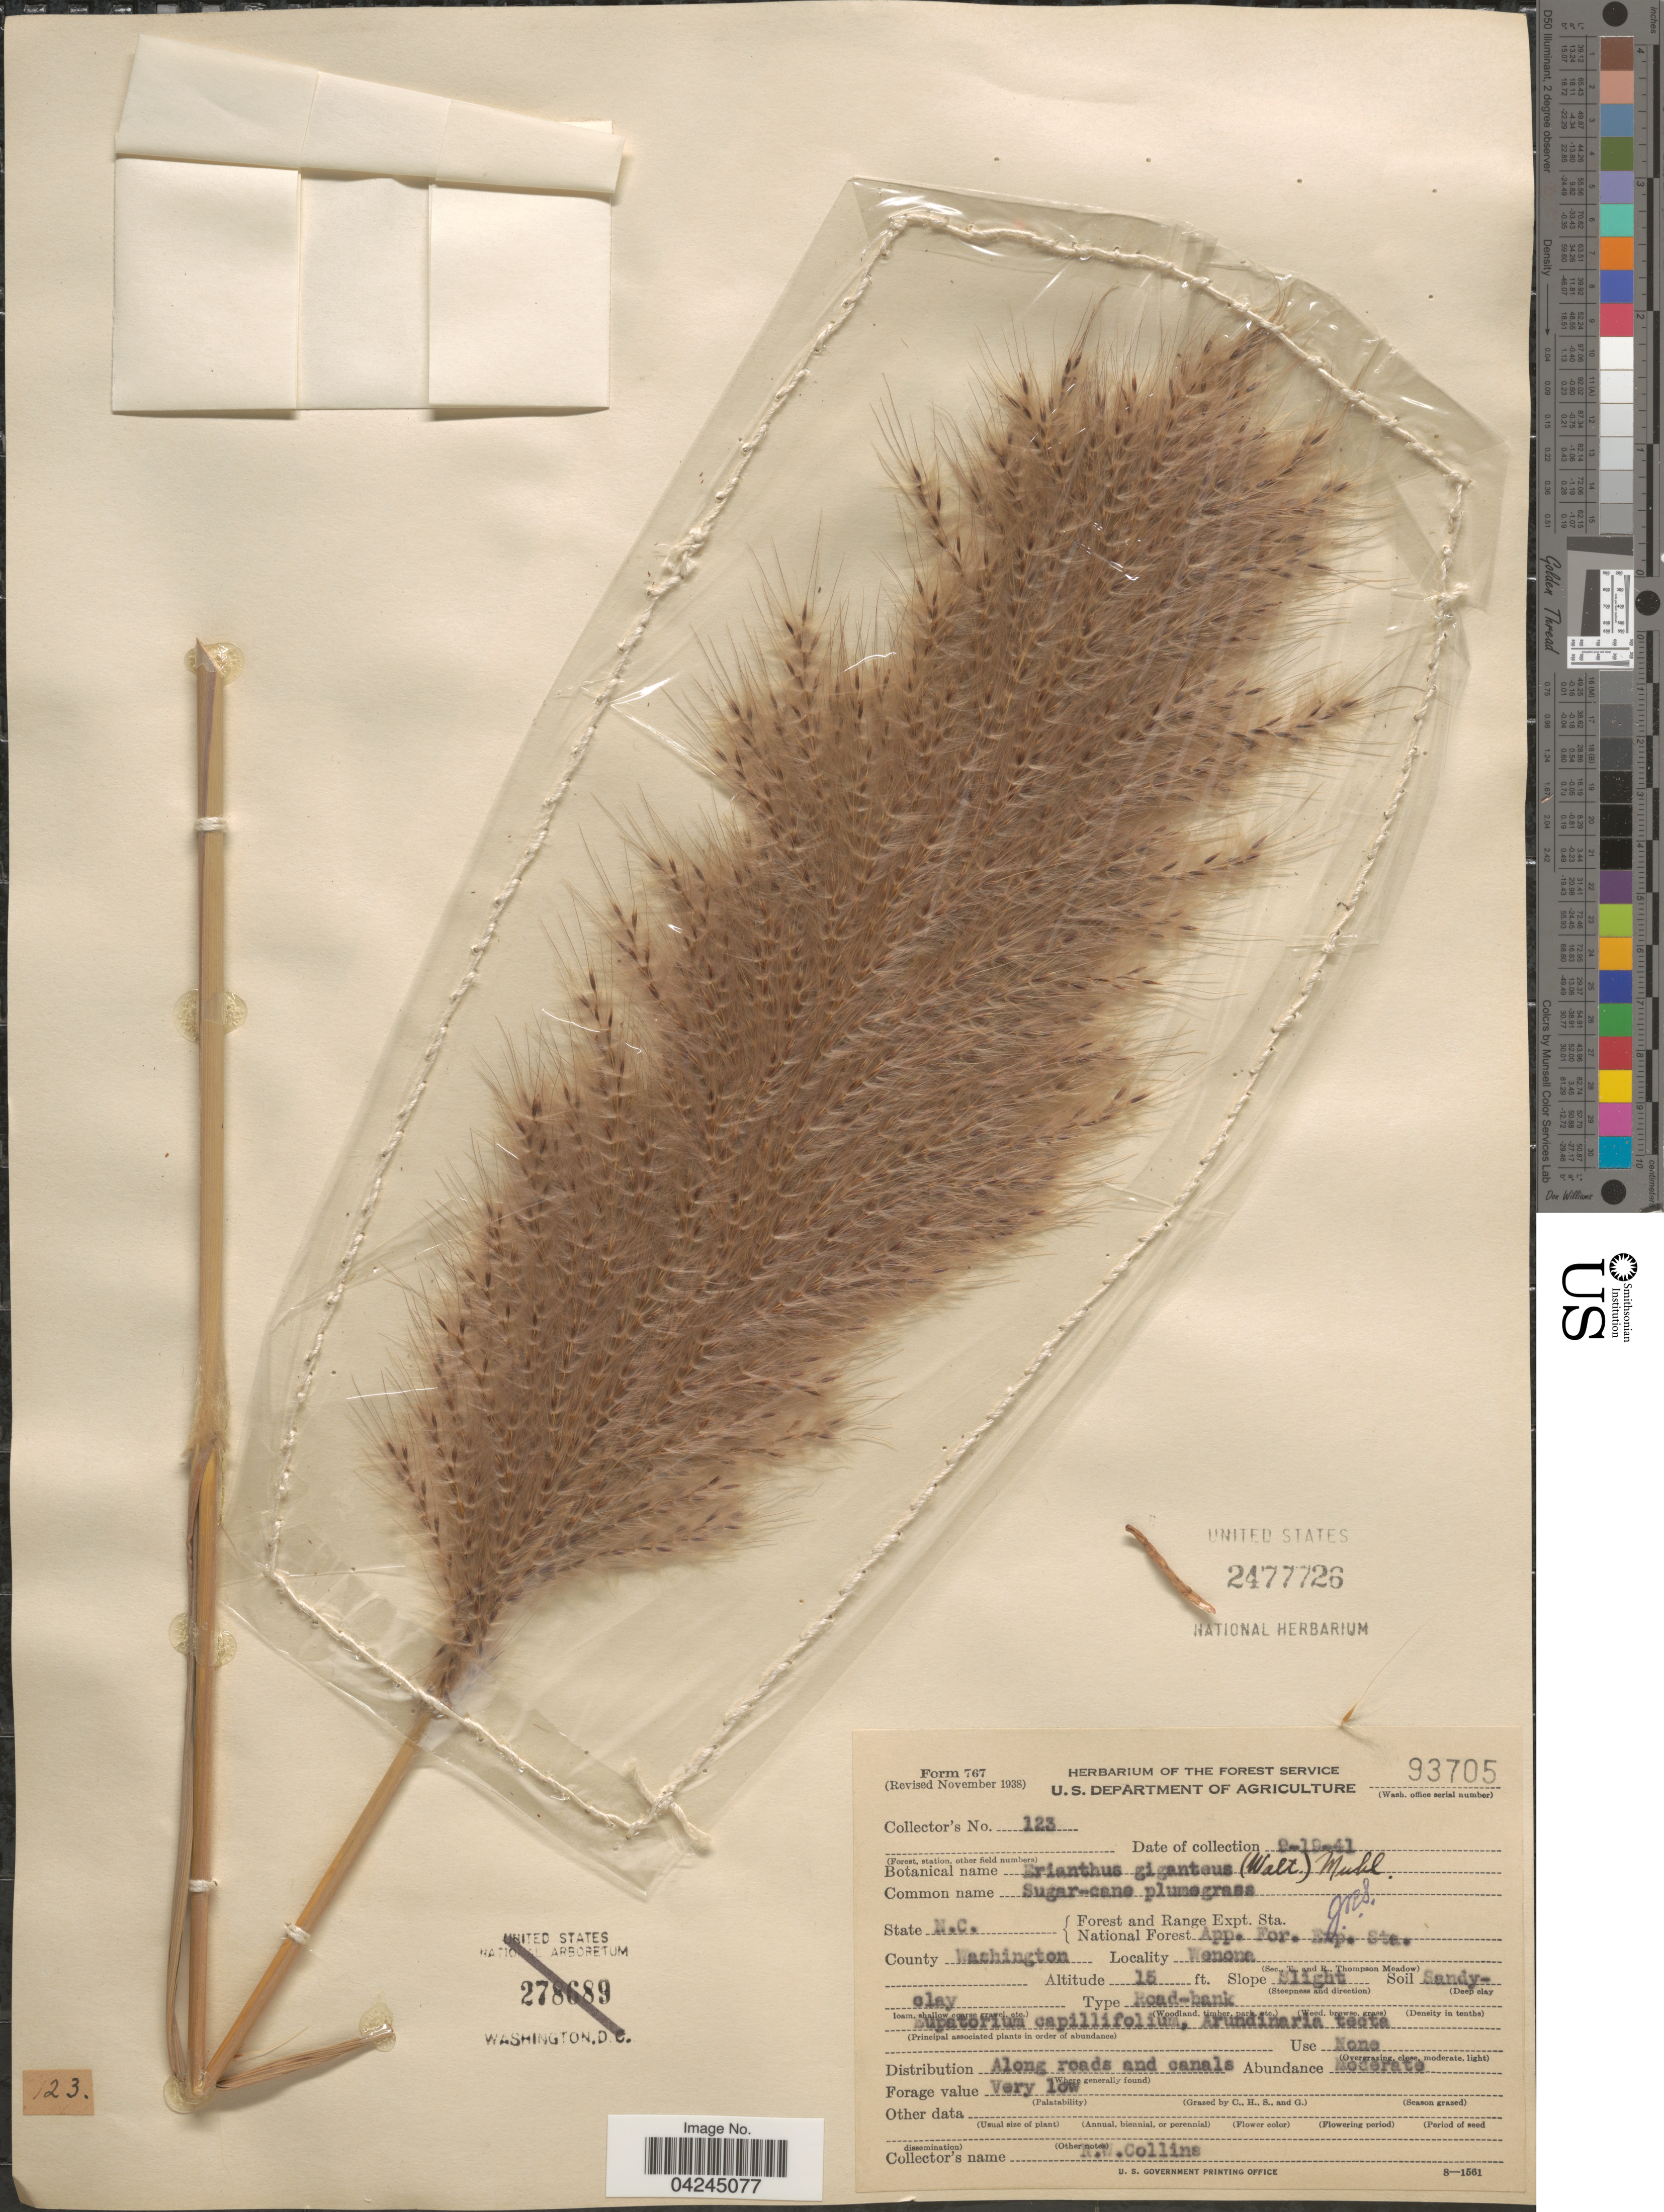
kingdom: Plantae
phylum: Tracheophyta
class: Liliopsida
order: Poales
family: Poaceae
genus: Erianthus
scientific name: Erianthus giganteus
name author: (Walter) P. Beauv.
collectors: R. Collins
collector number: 123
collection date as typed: Transcribed d/m/y: 19/9/41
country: United States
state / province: North Carolina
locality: Forest and Range Expt. Sta. National Forest App. For. Exp. Sta. County Washington. Wenona.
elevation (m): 5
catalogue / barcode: US 2477726